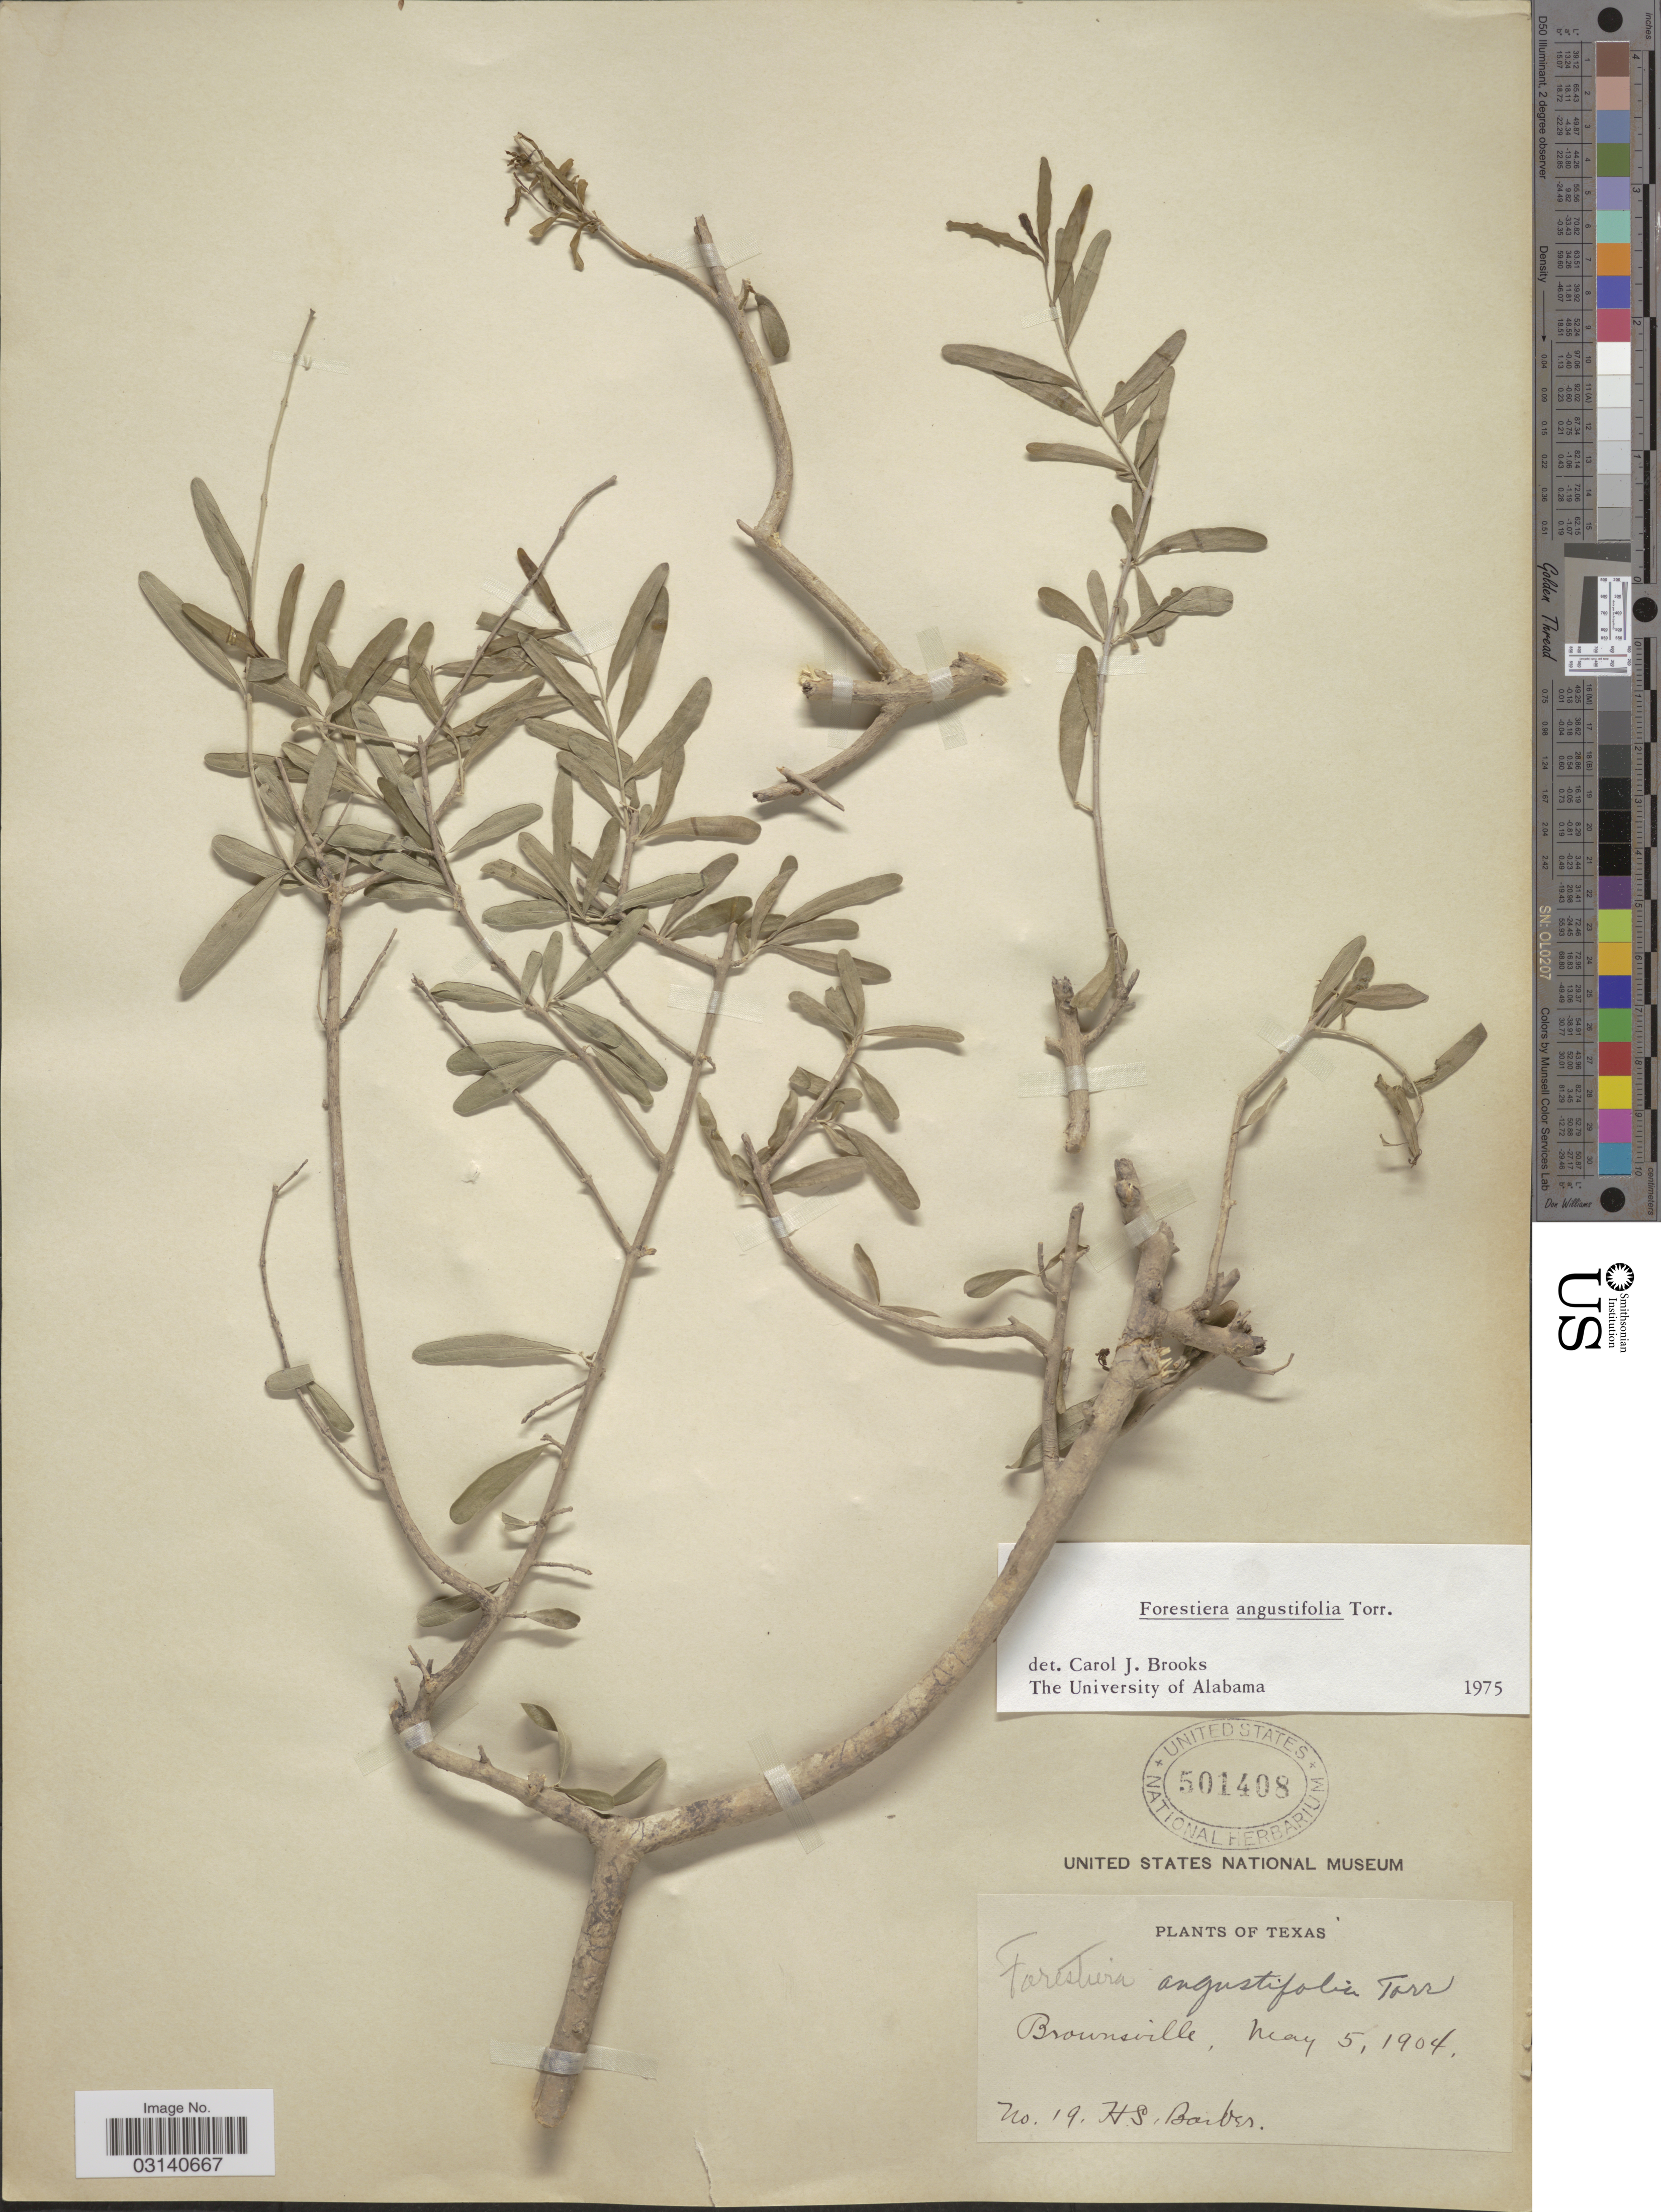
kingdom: Plantae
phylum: Tracheophyta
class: Magnoliopsida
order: Lamiales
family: Oleaceae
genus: Forestiera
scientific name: Forestiera angustifolia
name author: Torr.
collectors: H. Barber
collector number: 19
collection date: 1904-05-05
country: United States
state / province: Texas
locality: Brownsville, Texas.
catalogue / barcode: US 501408